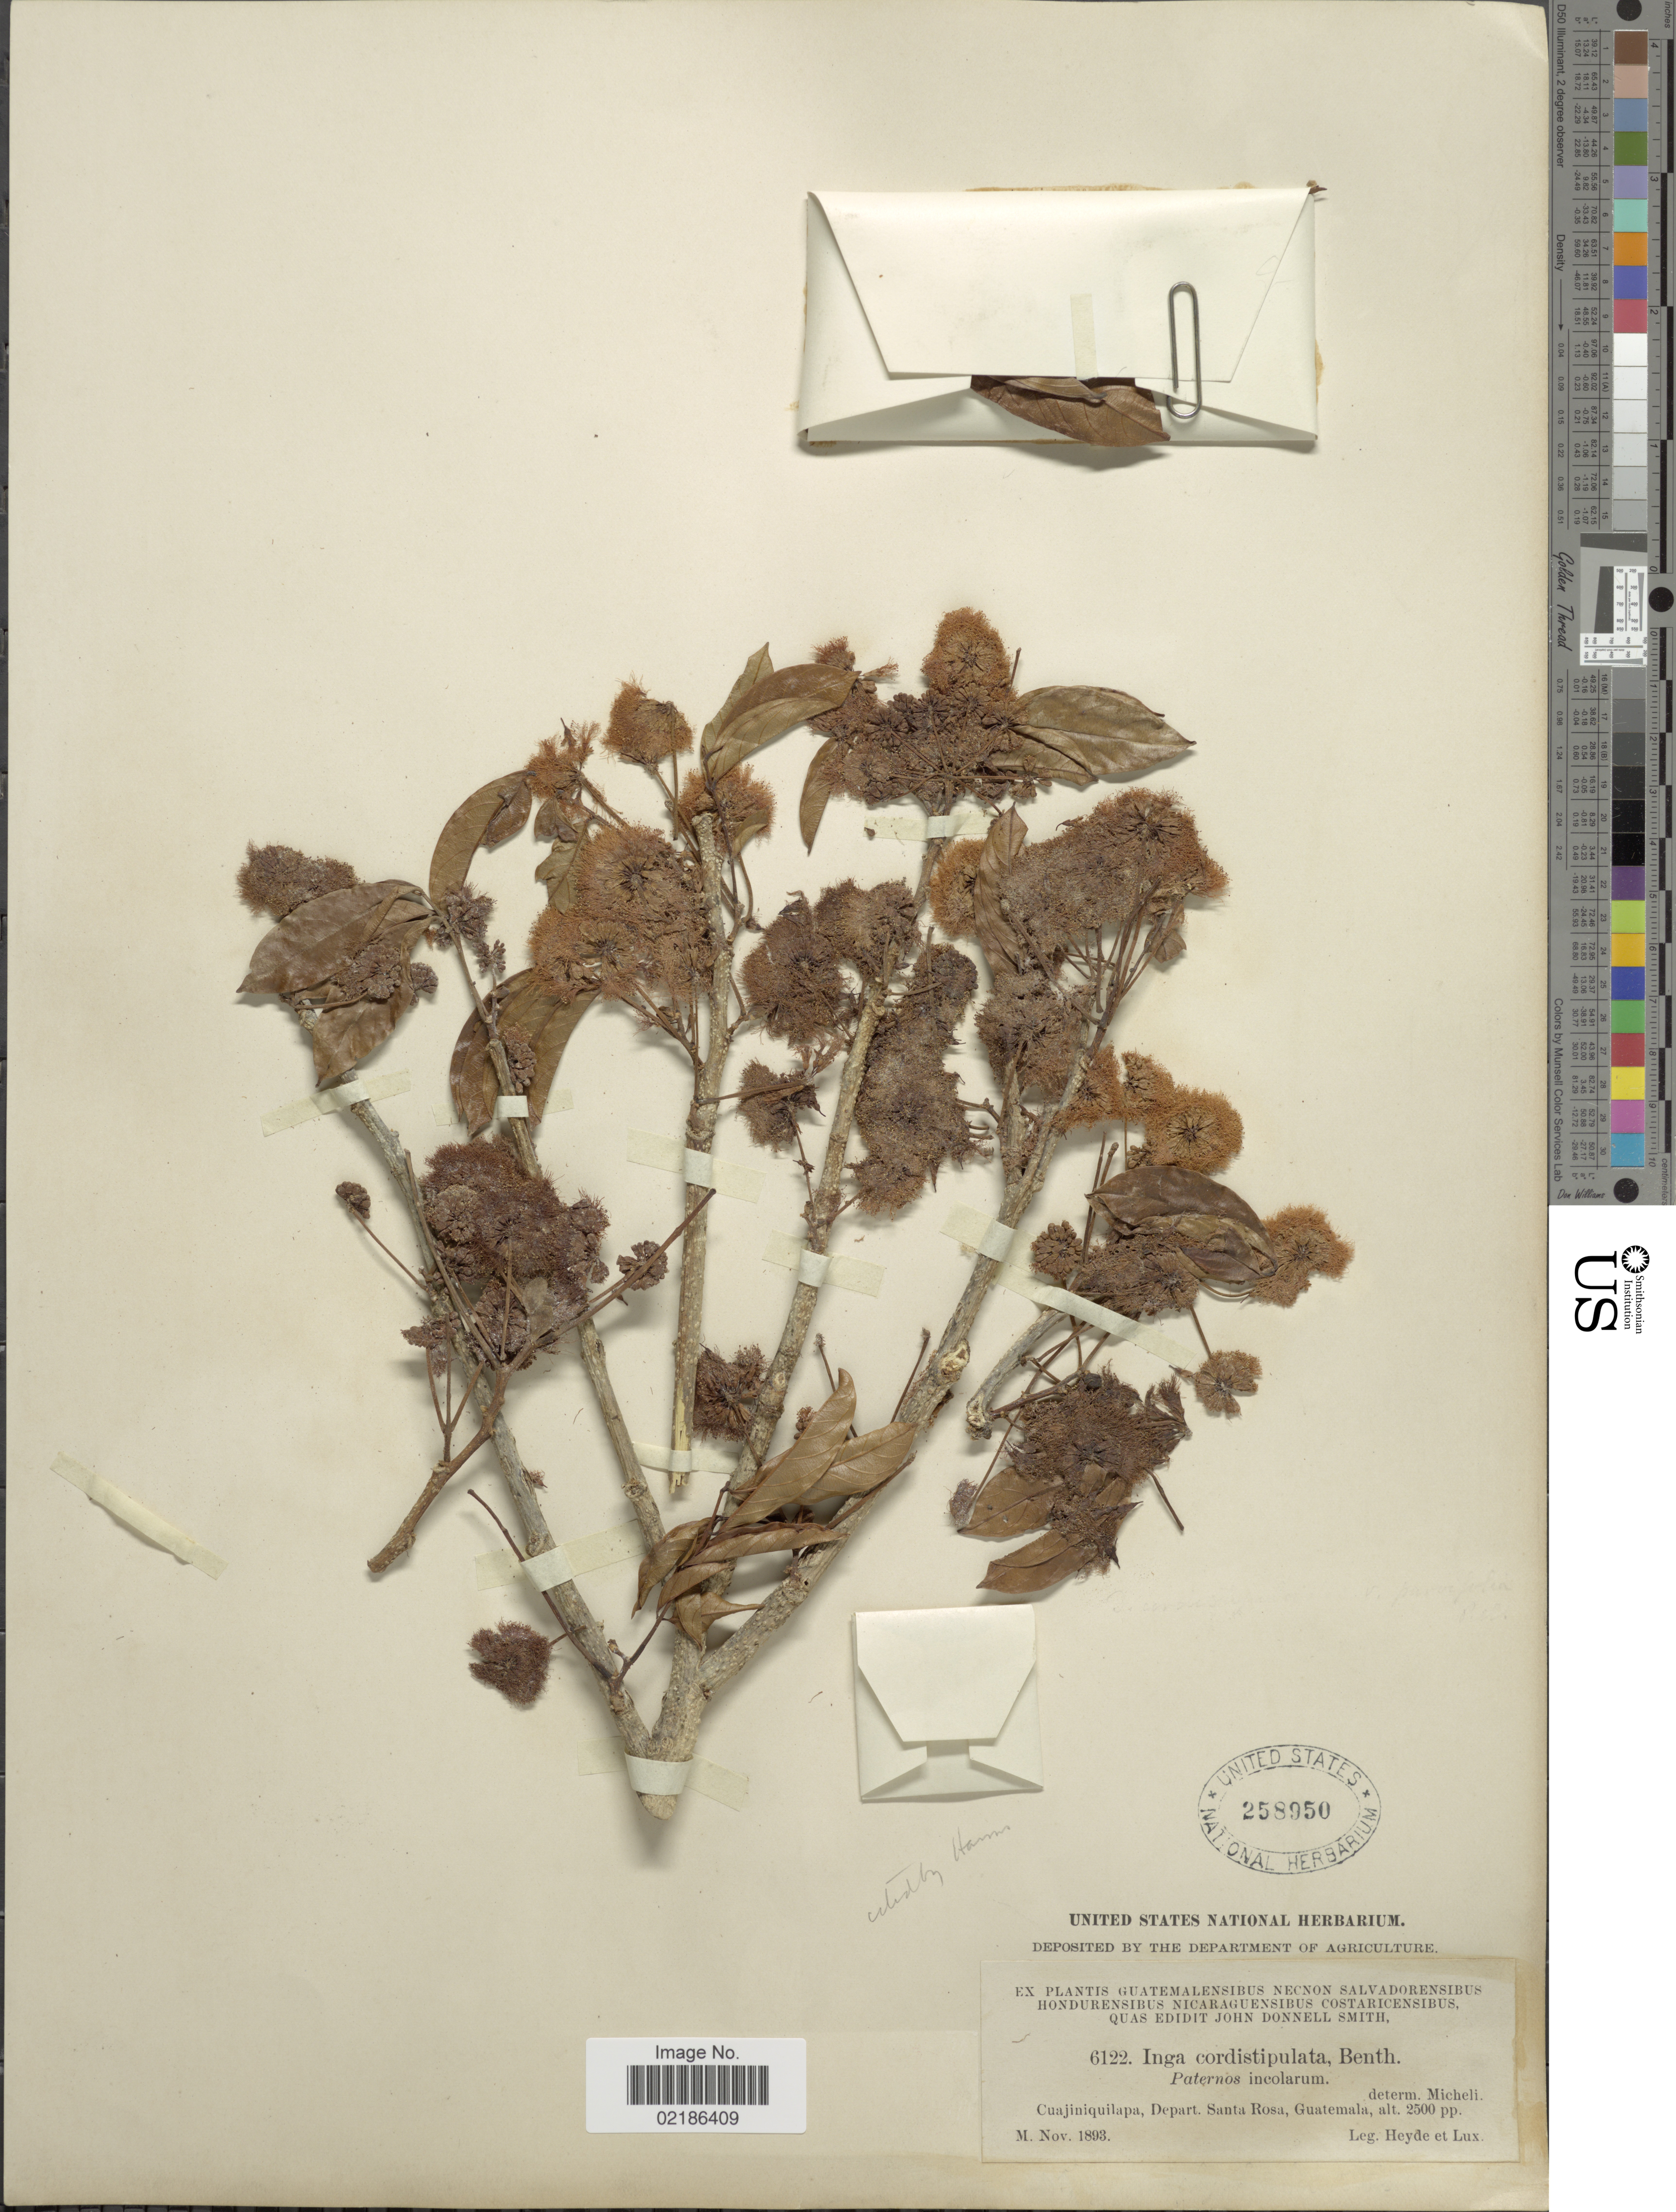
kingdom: Plantae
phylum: Tracheophyta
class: Magnoliopsida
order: Fabales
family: Fabaceae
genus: Inga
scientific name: Inga paterno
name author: Harms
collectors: Heyde & Lux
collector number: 6122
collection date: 1893-11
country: Guatemala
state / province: Santa Rosa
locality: Cuajiniquilapa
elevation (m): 762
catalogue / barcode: US 258950